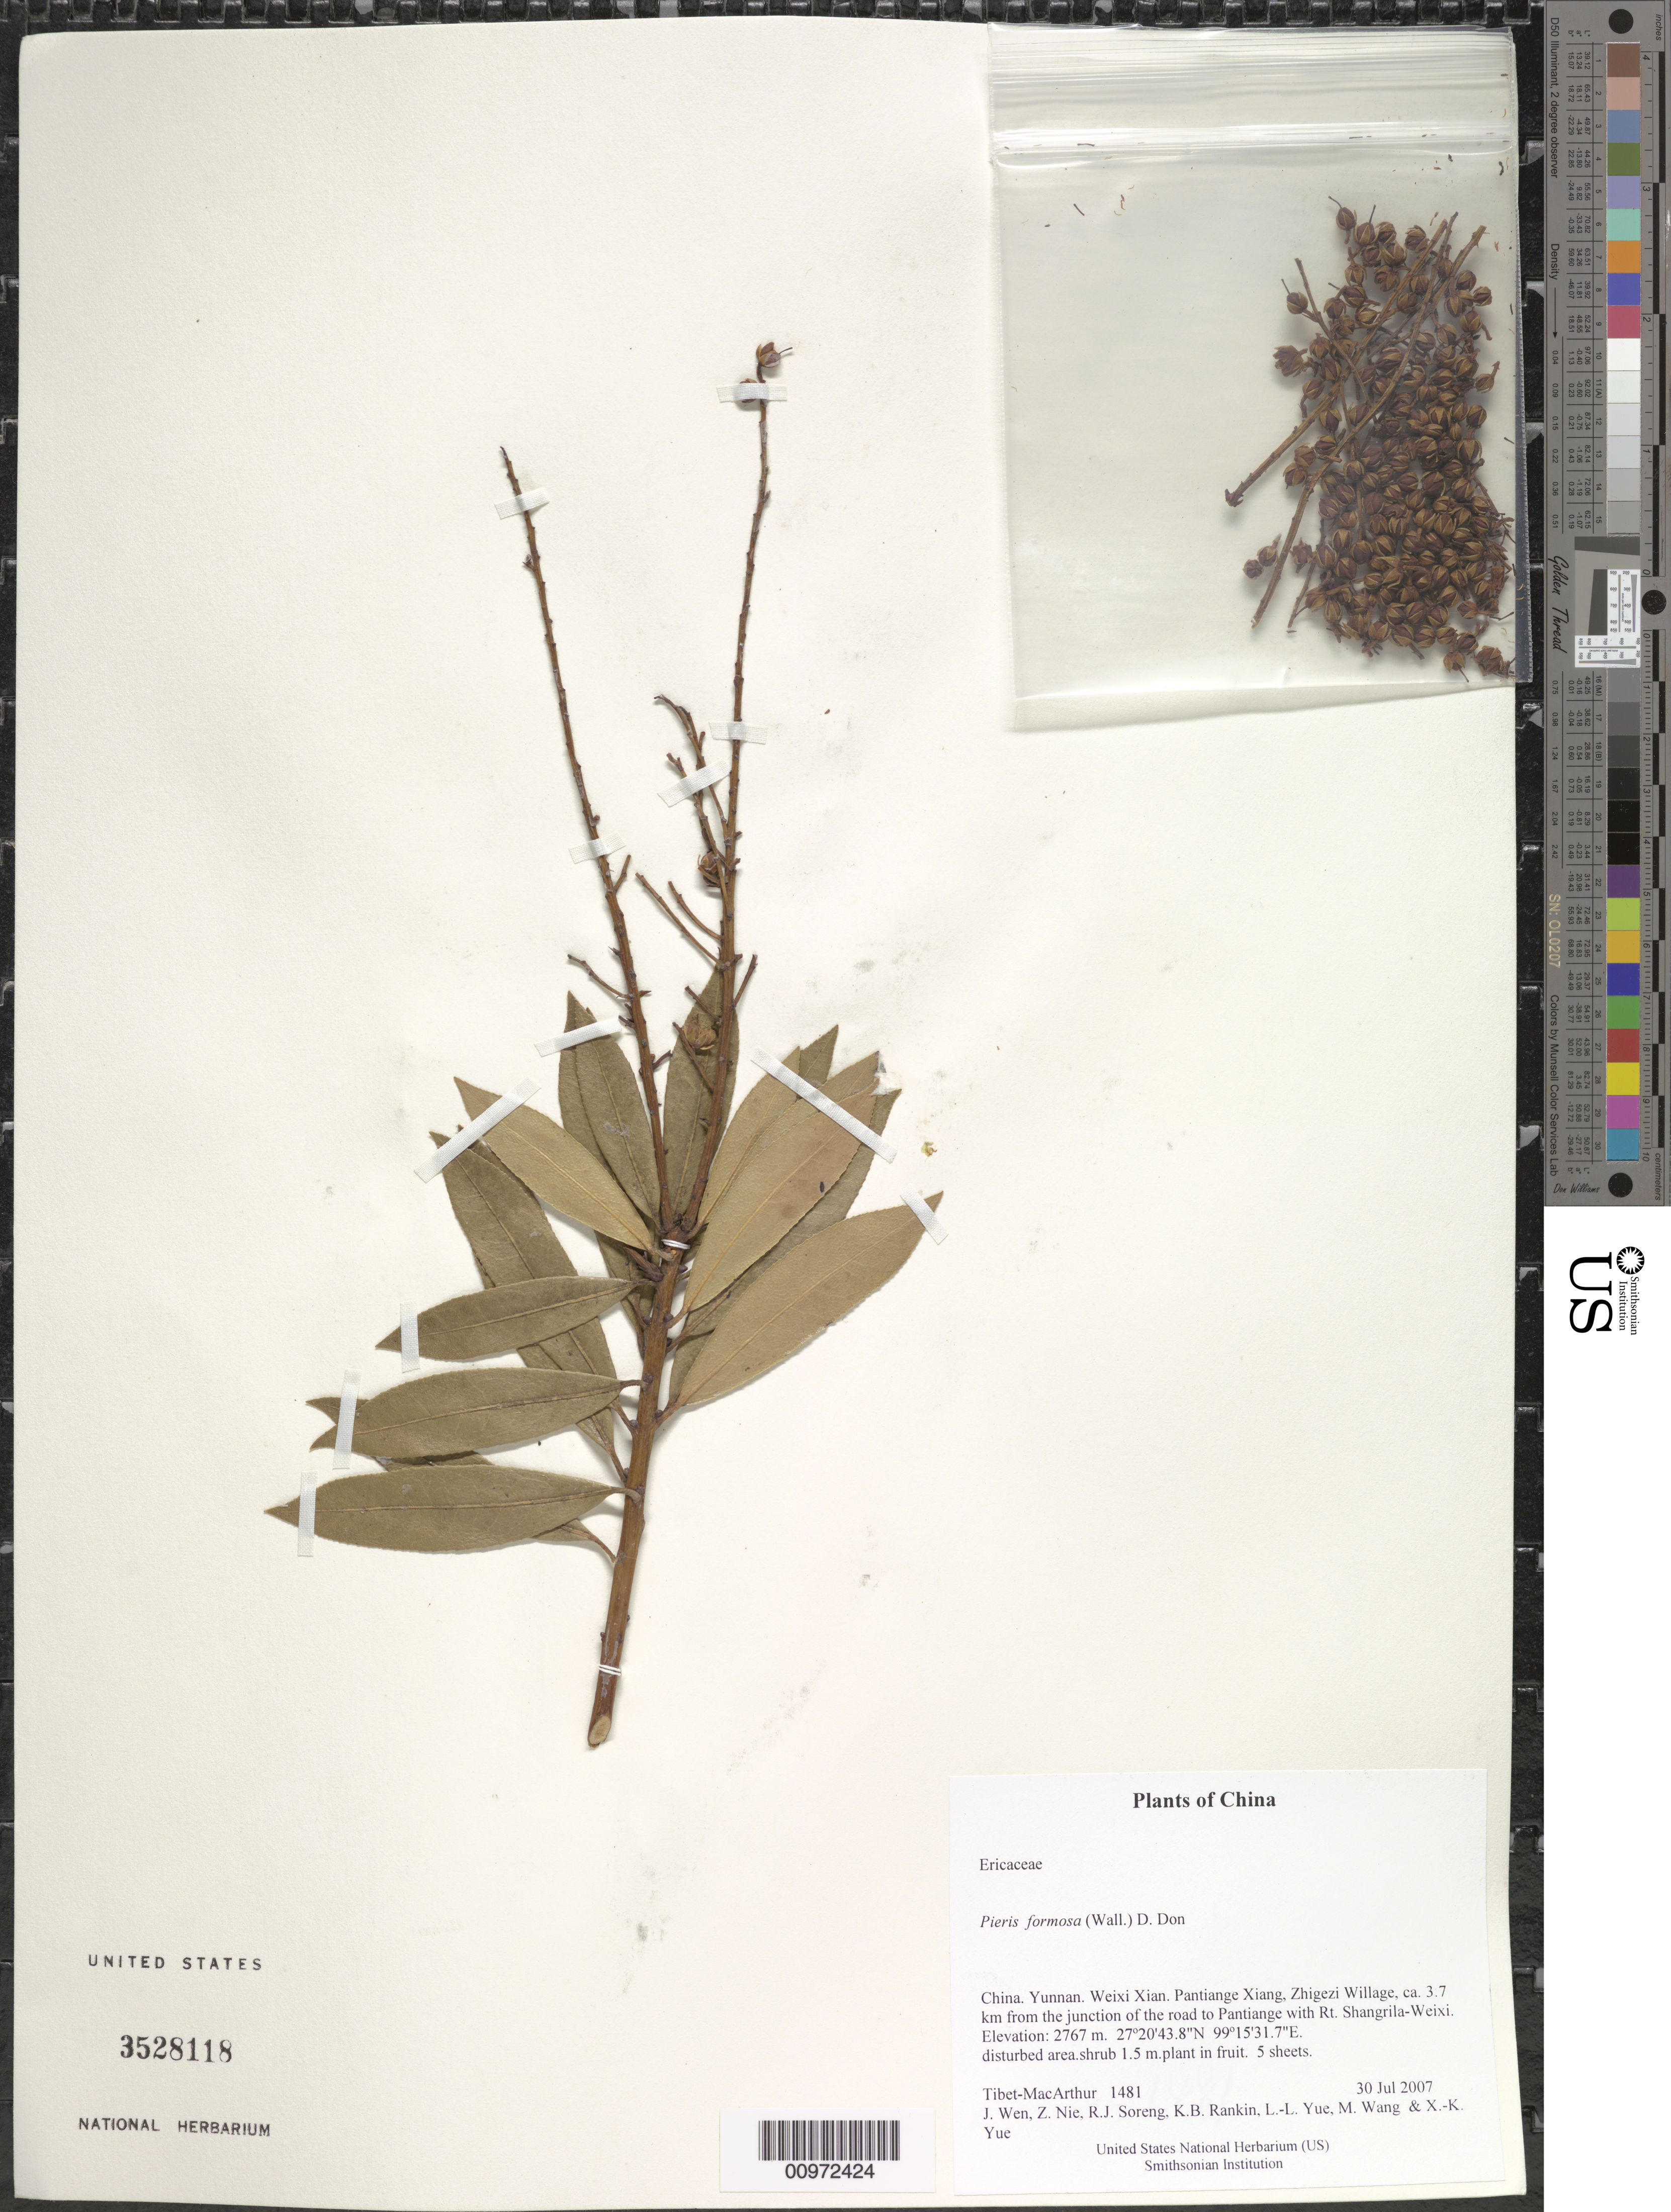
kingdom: Plantae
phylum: Tracheophyta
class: Magnoliopsida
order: Ericales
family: Ericaceae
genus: Pieris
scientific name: Pieris formosa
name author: (Wall.) D. Don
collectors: Tibet-MacArthur, J. Wen, Z. Nie, R. J. Soreng, K. Rankin, L. Yue, M. Wang & X. Yue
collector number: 1481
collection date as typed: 30 Jul 2007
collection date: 2007-07-30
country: China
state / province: Yunnan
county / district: Weixi Xian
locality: Pantiange Xiang, Zhigezi Willage, ca. 3.7 km from the junction of the road to Pantiange with Rt. Shangrila-Weixi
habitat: disturbed area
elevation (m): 2767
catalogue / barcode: US 3528118